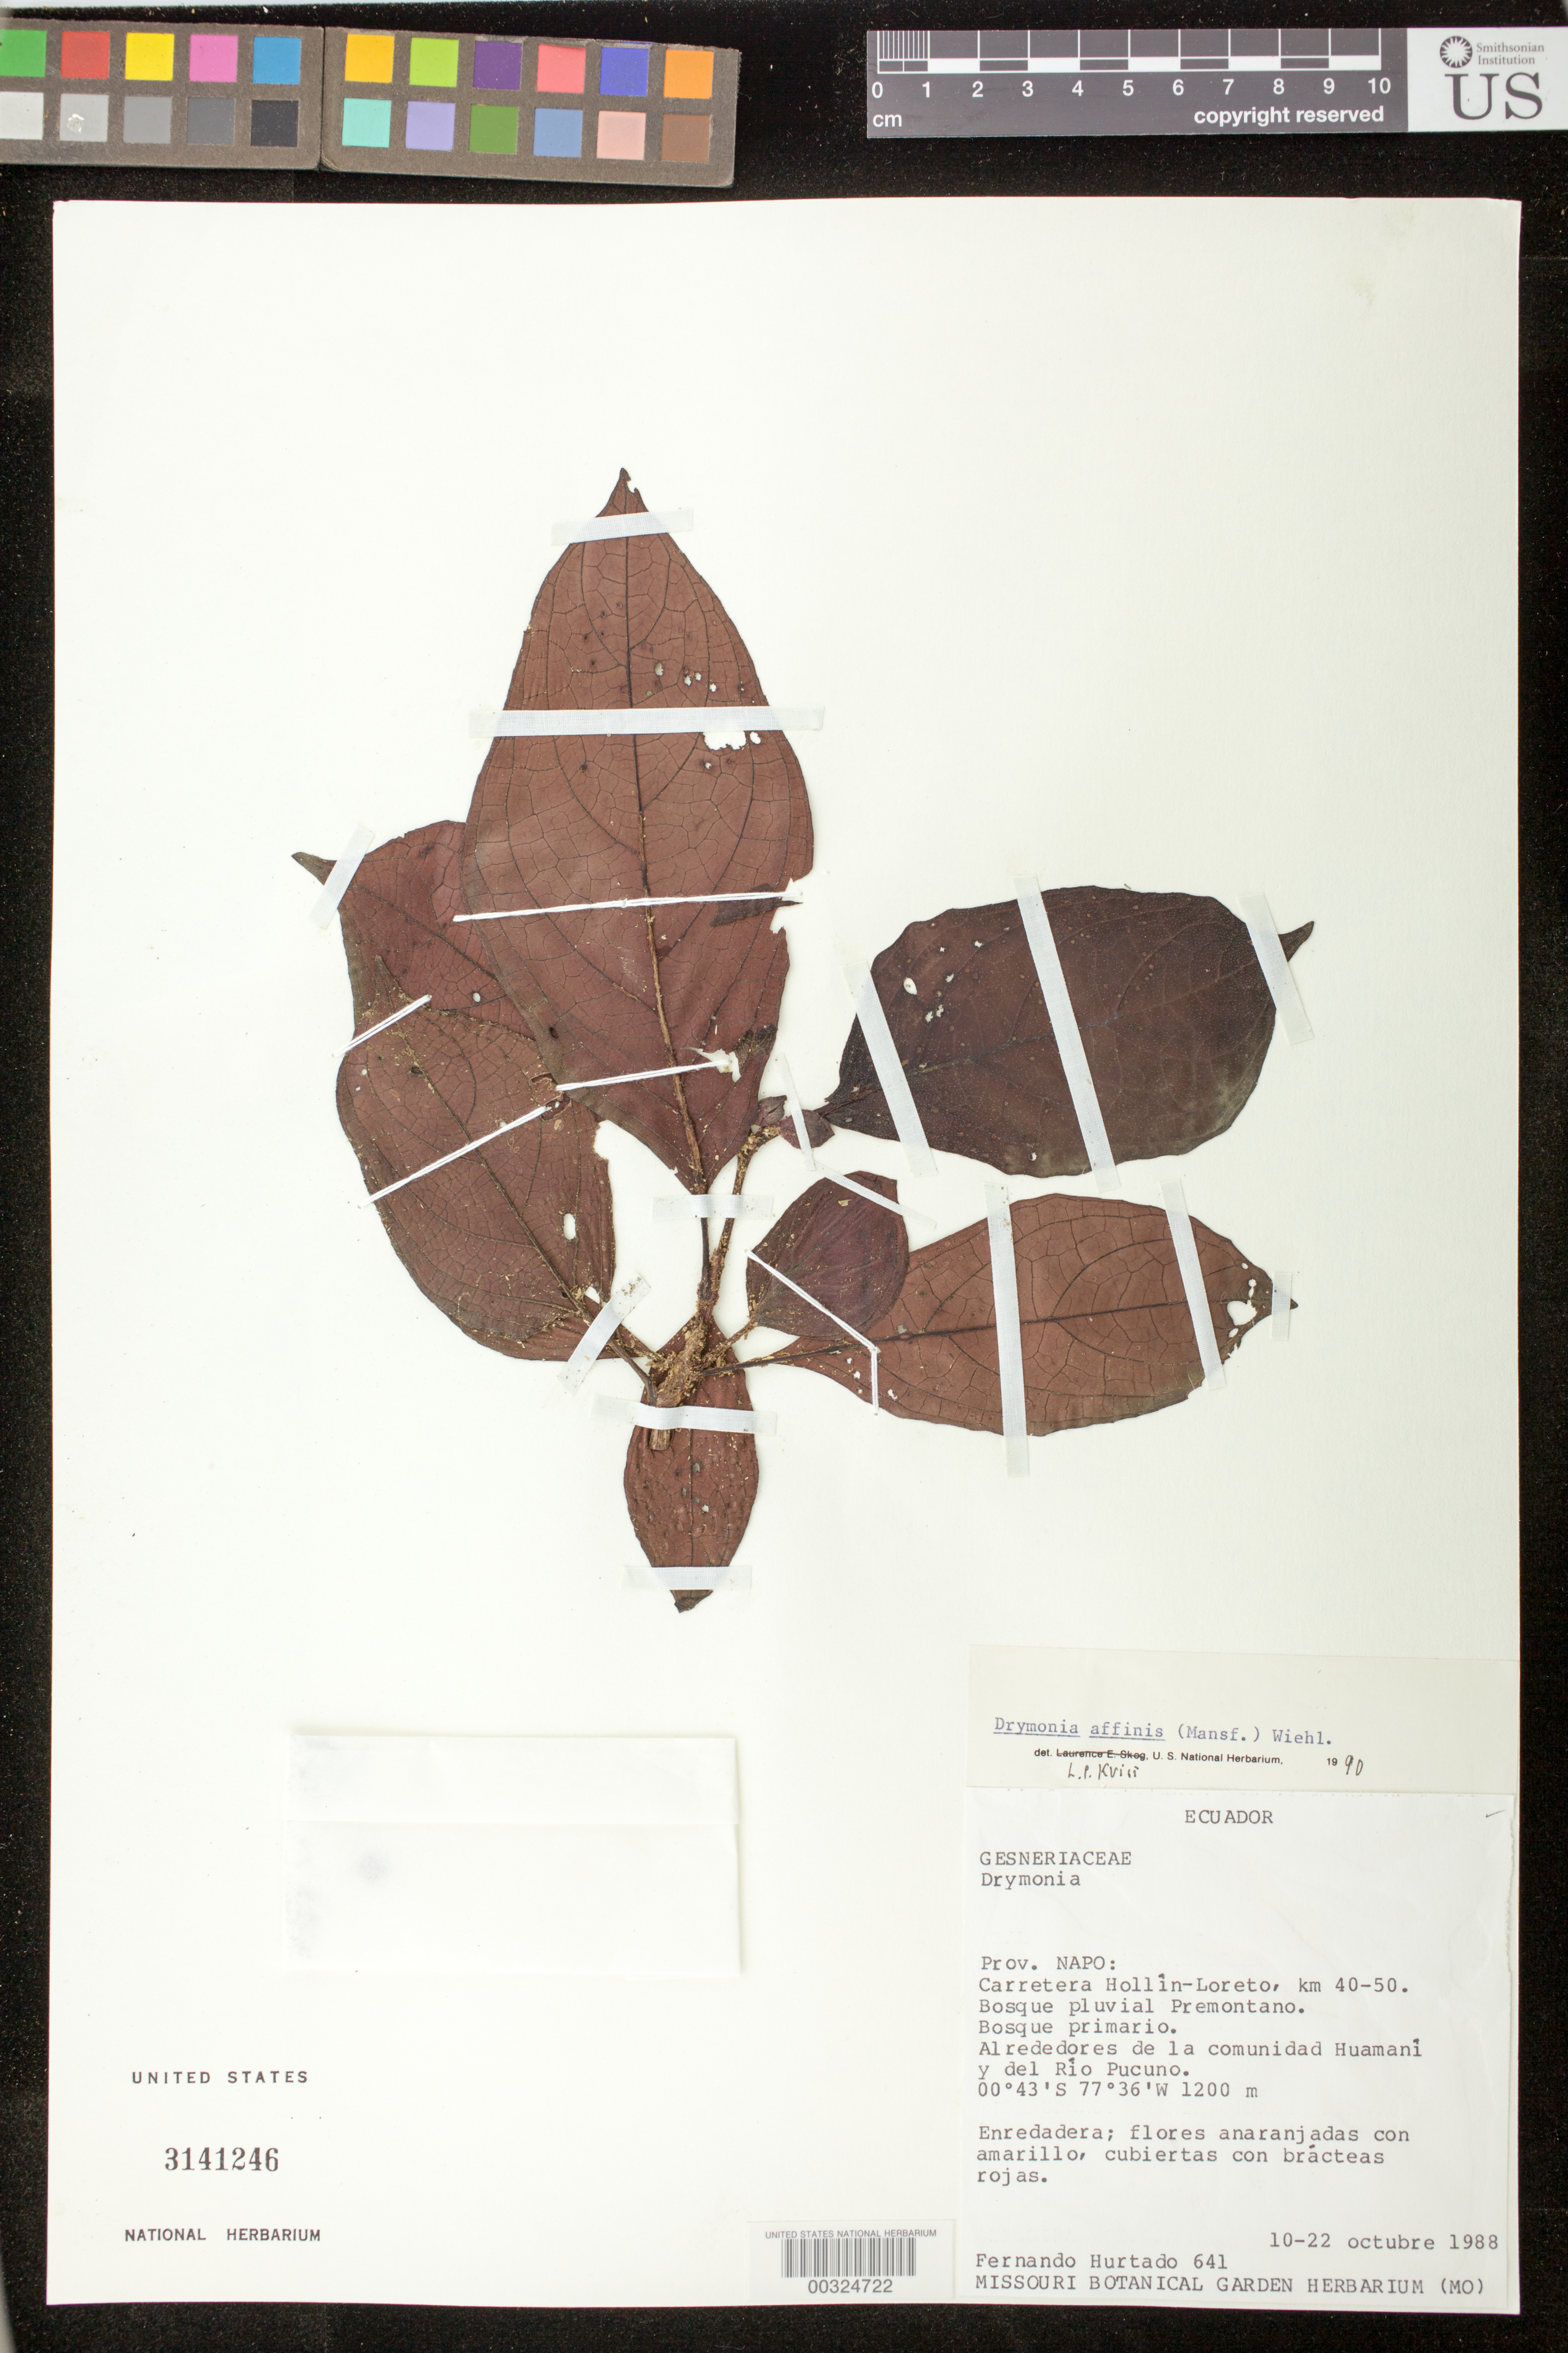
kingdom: Plantae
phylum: Tracheophyta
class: Magnoliopsida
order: Lamiales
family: Gesneriaceae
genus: Drymonia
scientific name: Drymonia affinis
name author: (Mansf.) Wiehler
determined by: Clark, J. L., (SEL), The Marie Selby Botanical Garden (UNITED STATES)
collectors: F. Hurtado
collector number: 641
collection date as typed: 10-22 Oct 1988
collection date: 1988-10-10/1988-10-22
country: Ecuador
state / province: Napo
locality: Hollin - Loreto highway, km 40-50, environs of community of Huamani and Rio Pucuno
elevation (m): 1200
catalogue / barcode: US 3141246